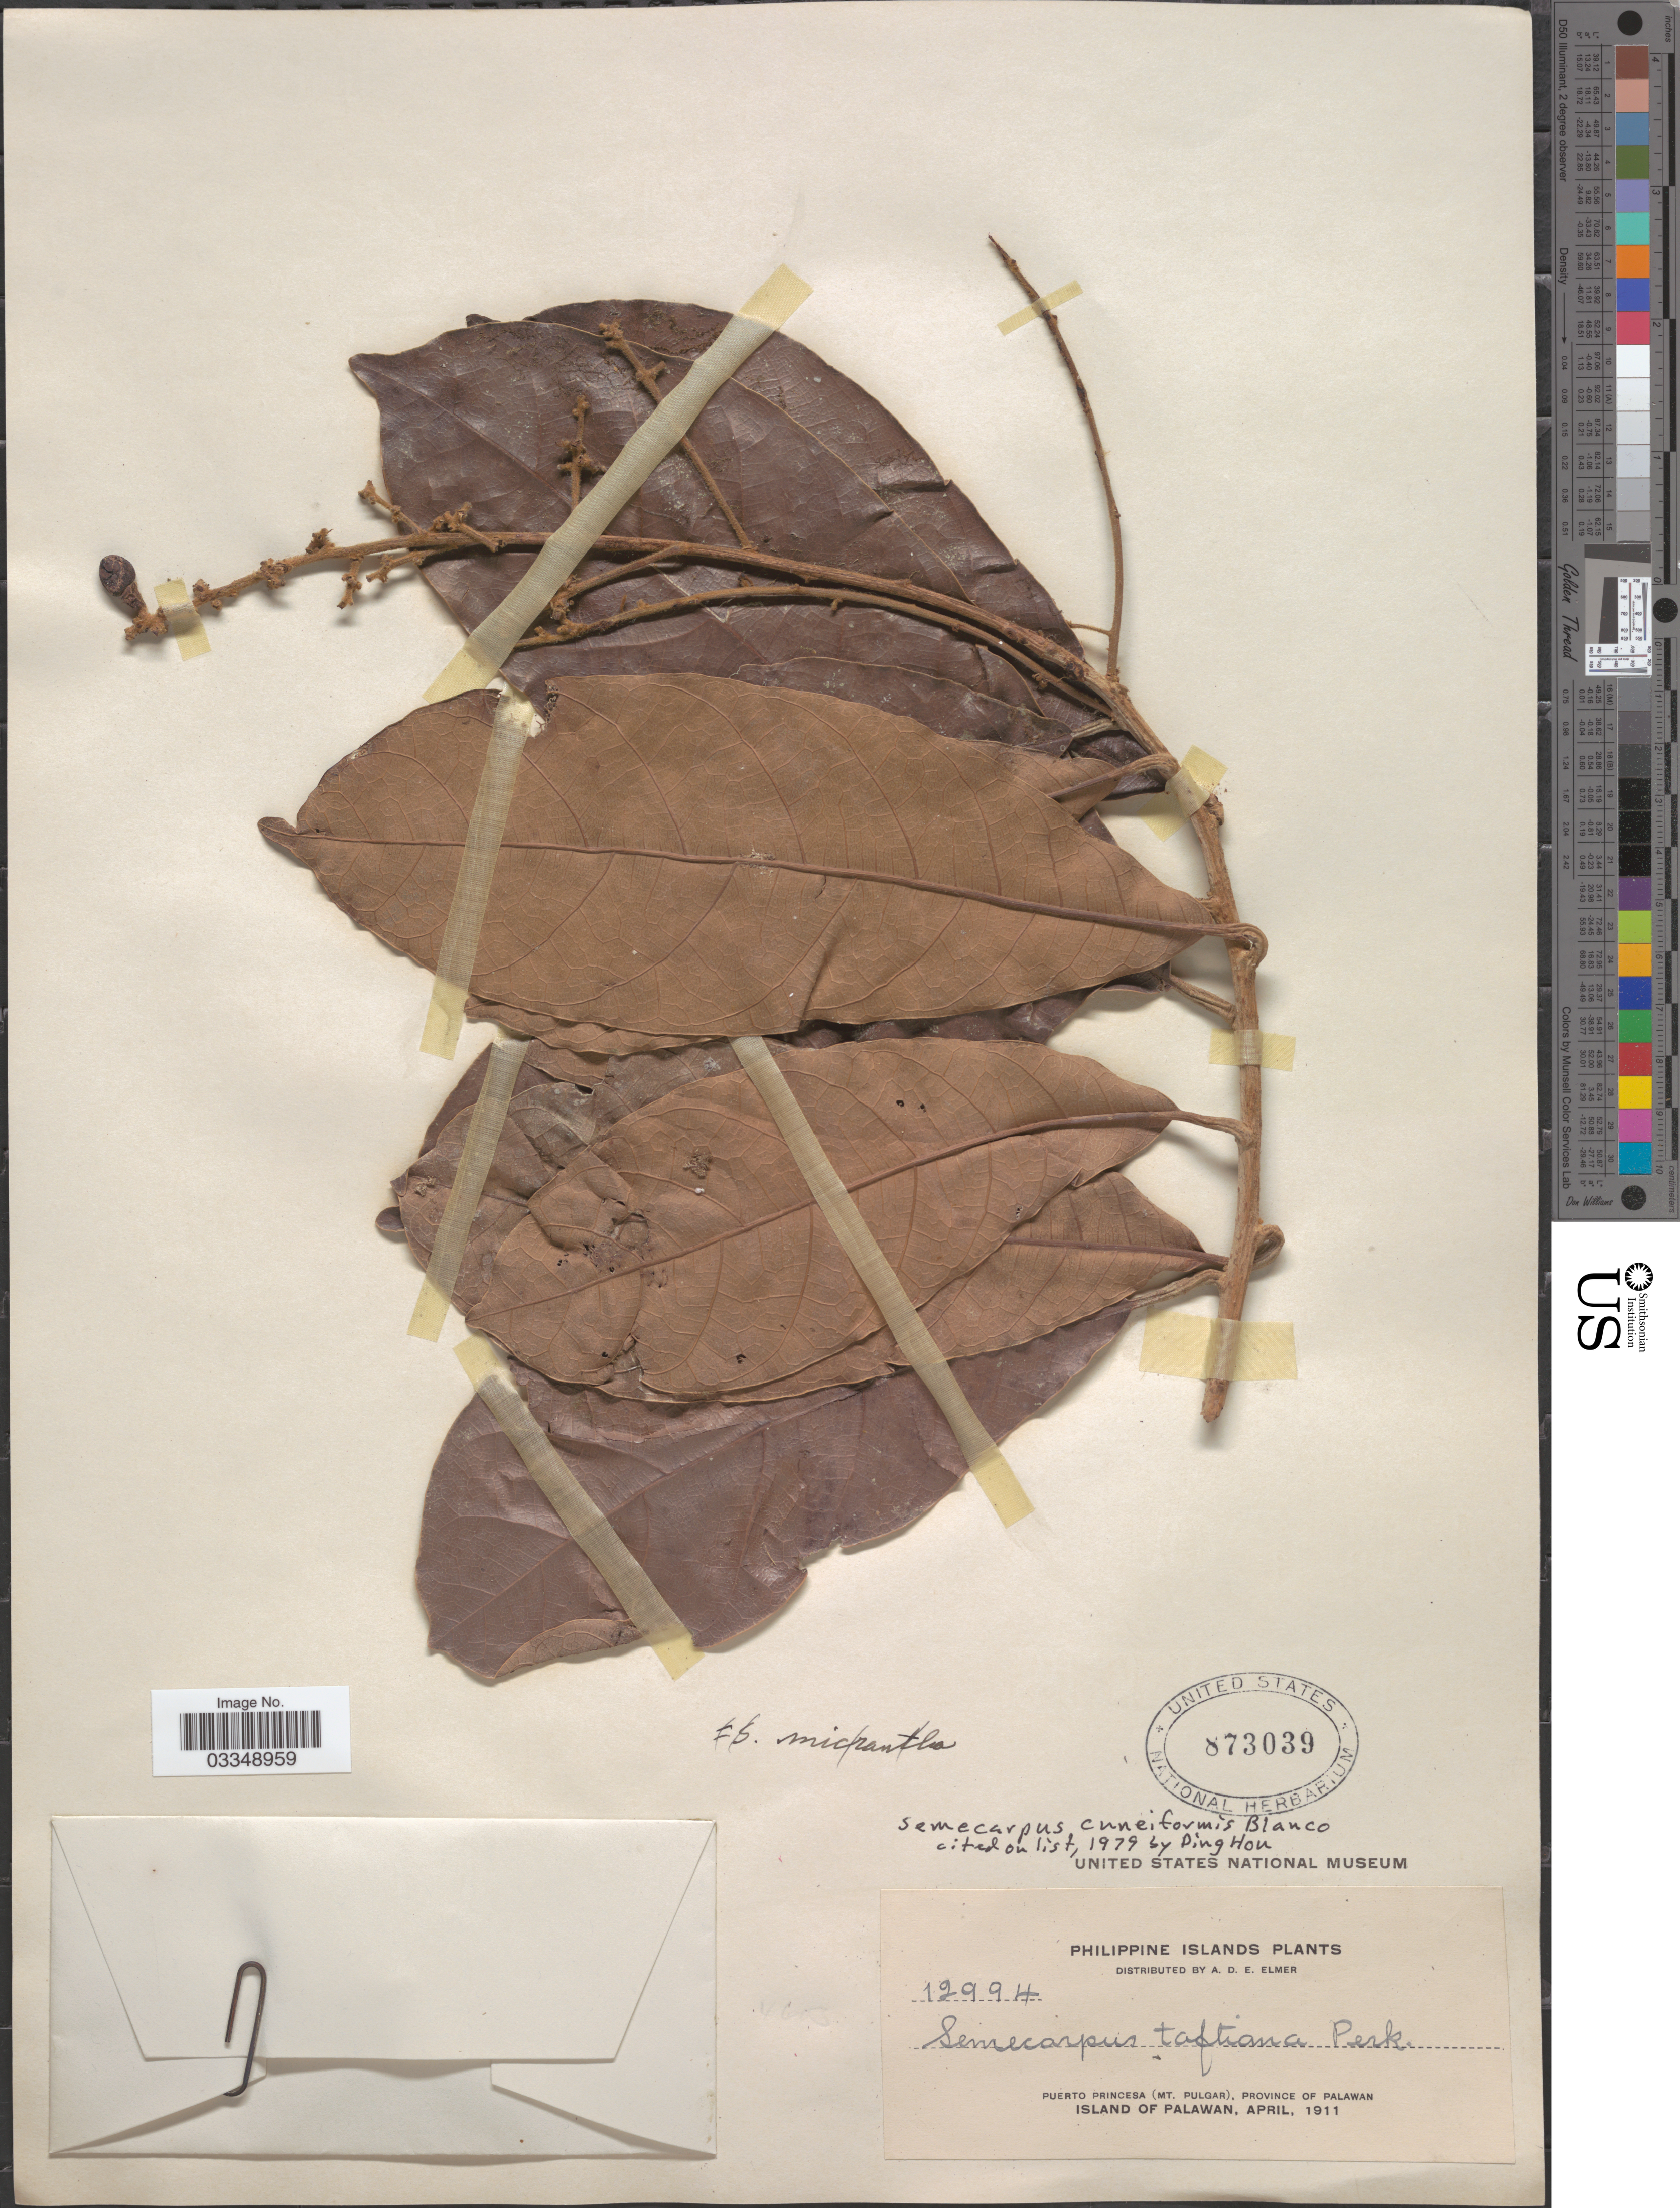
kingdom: Plantae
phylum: Tracheophyta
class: Magnoliopsida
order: Sapindales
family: Anacardiaceae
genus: Semecarpus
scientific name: Semecarpus cuneiformis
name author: Blanco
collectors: A. D. E. Elmer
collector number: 12994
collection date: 1911-04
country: Philippines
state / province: Mimaropa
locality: Philippine Islands. Puerto Princesa (Mt. Pulgar), Province of Palawan, Island of Palawan.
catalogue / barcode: US 873039